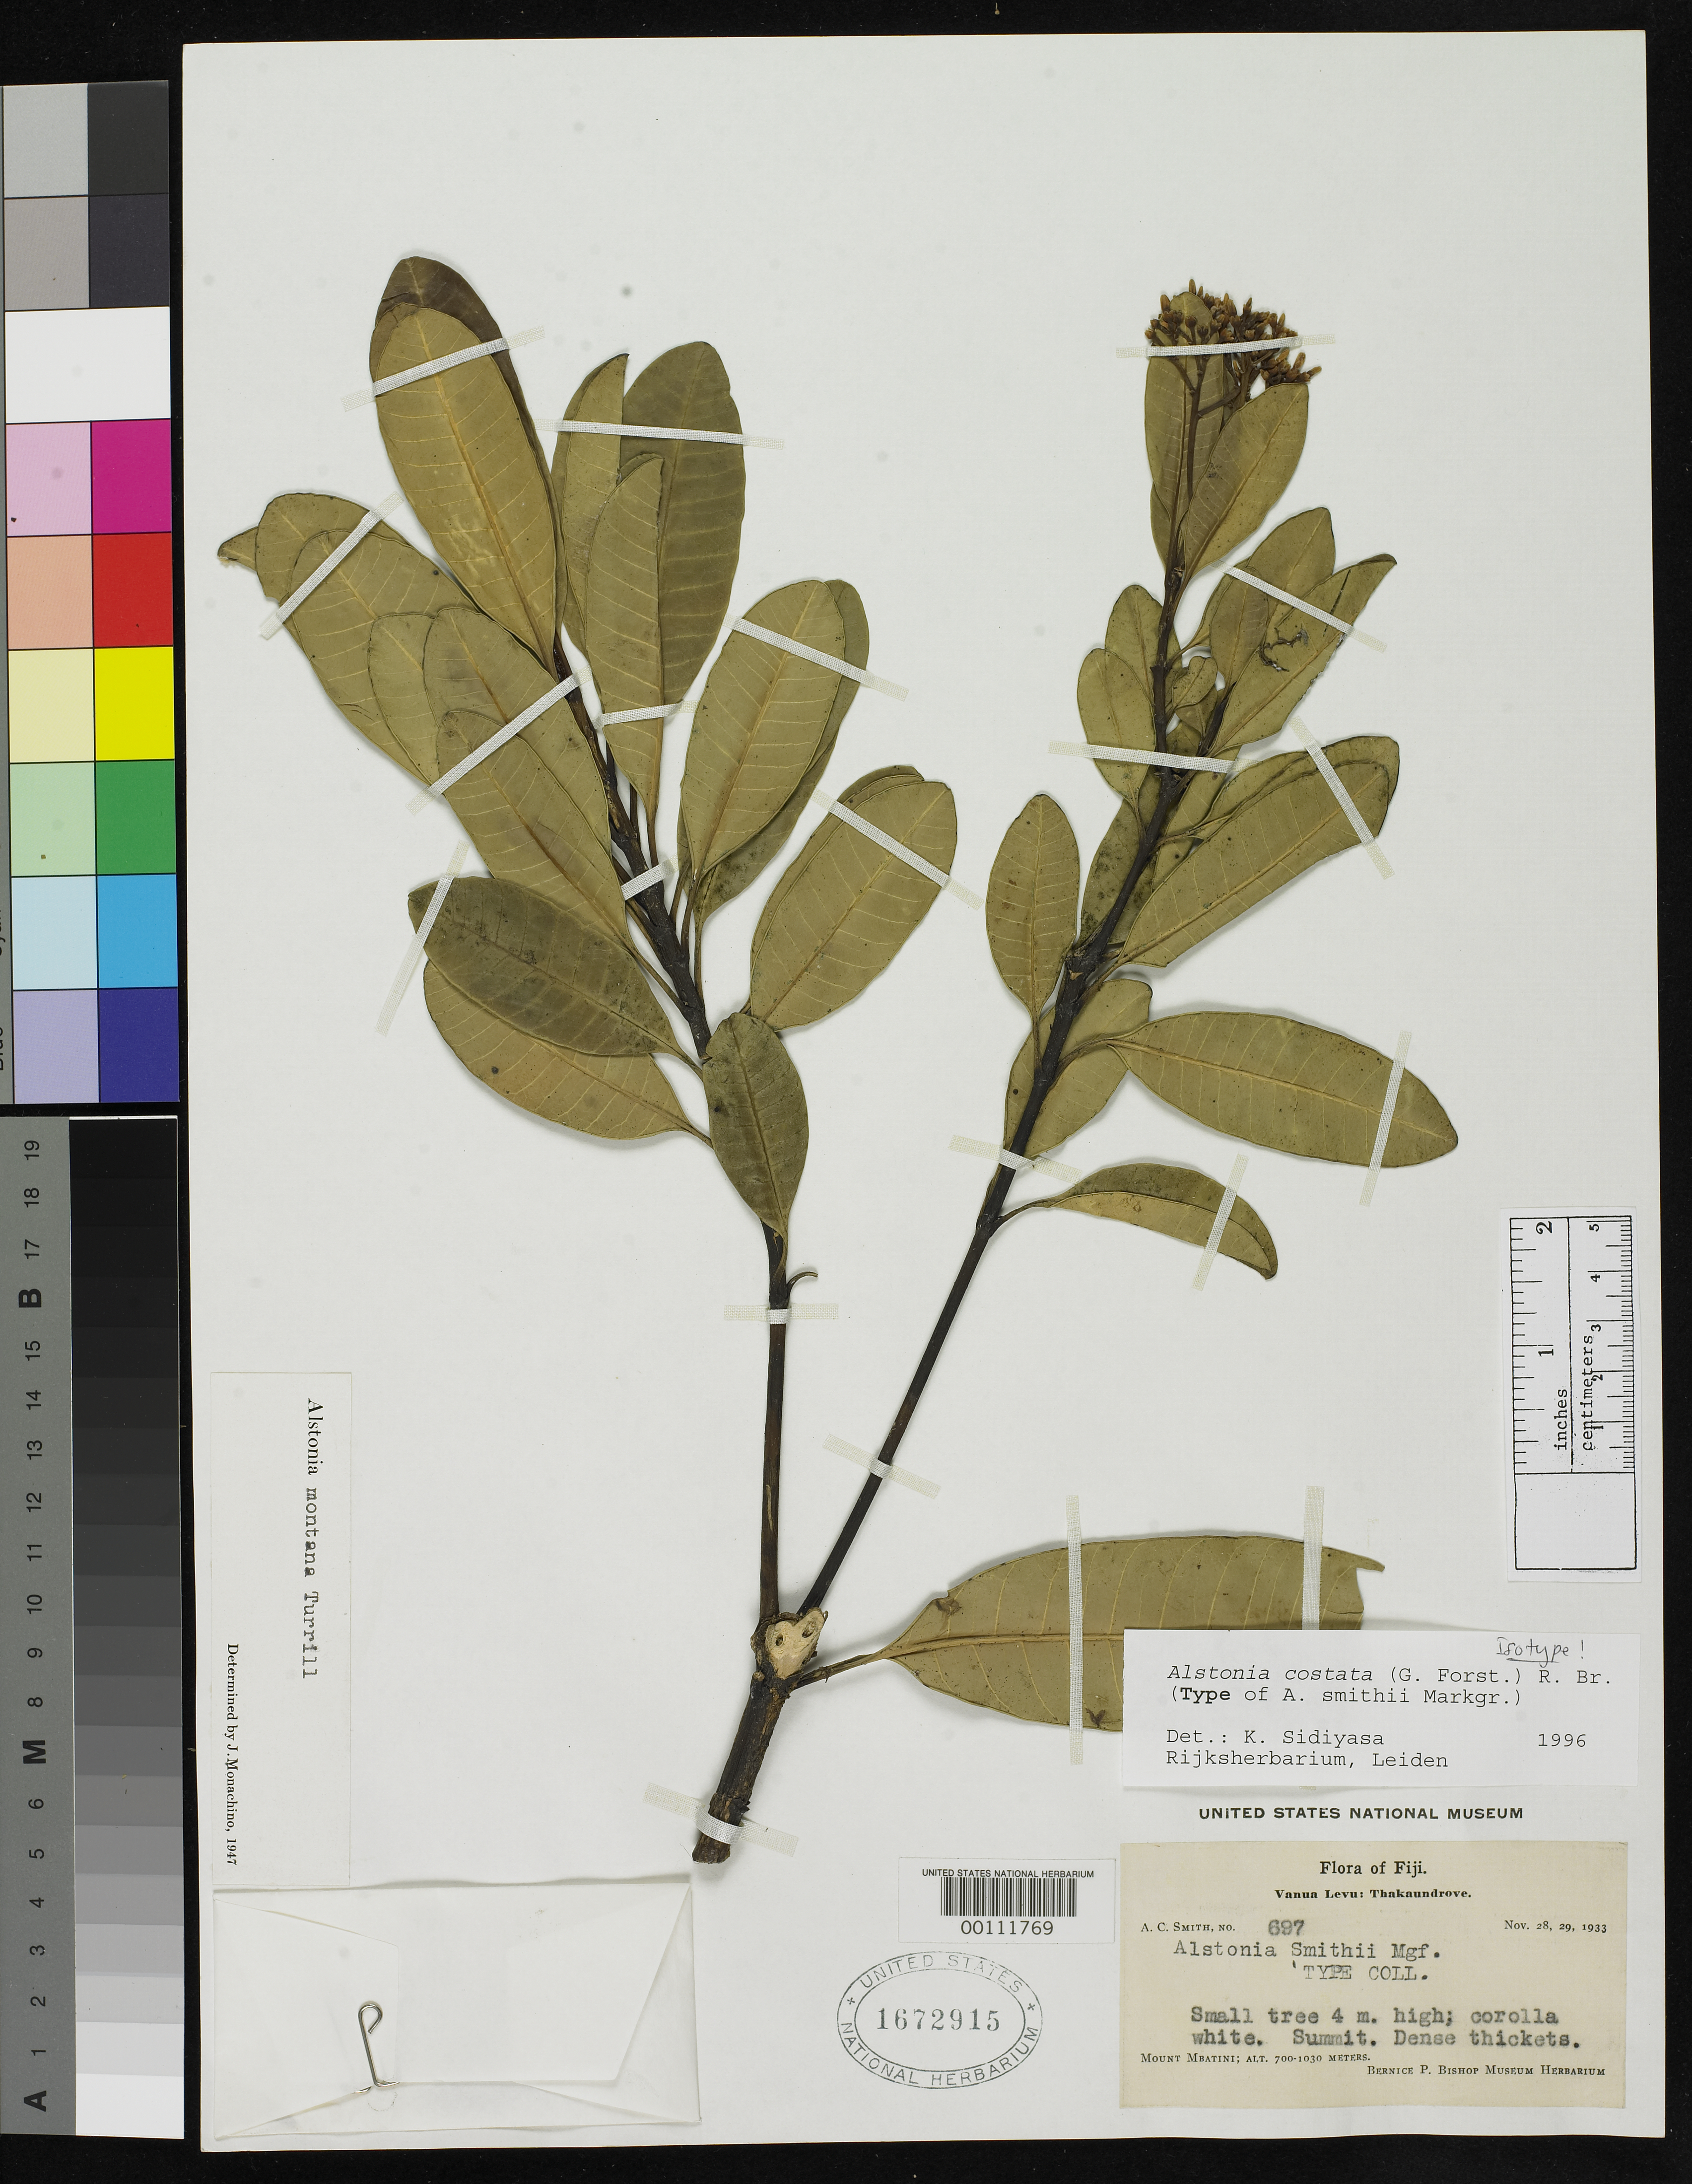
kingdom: Plantae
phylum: Tracheophyta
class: Magnoliopsida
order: Gentianales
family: Apocynaceae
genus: Alstonia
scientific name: Alstonia smithii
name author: Markgr.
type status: Isotype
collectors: A. C. Smith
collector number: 697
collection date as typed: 28 Nov 1933 to 29 Nov 1933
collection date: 1933-11-28/1933-11-29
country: Fiji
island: Vanua Levu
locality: Thakaundrove, summit of Mt. Mbatini. [Vanua Levu Group]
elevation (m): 700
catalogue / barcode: US 1672915